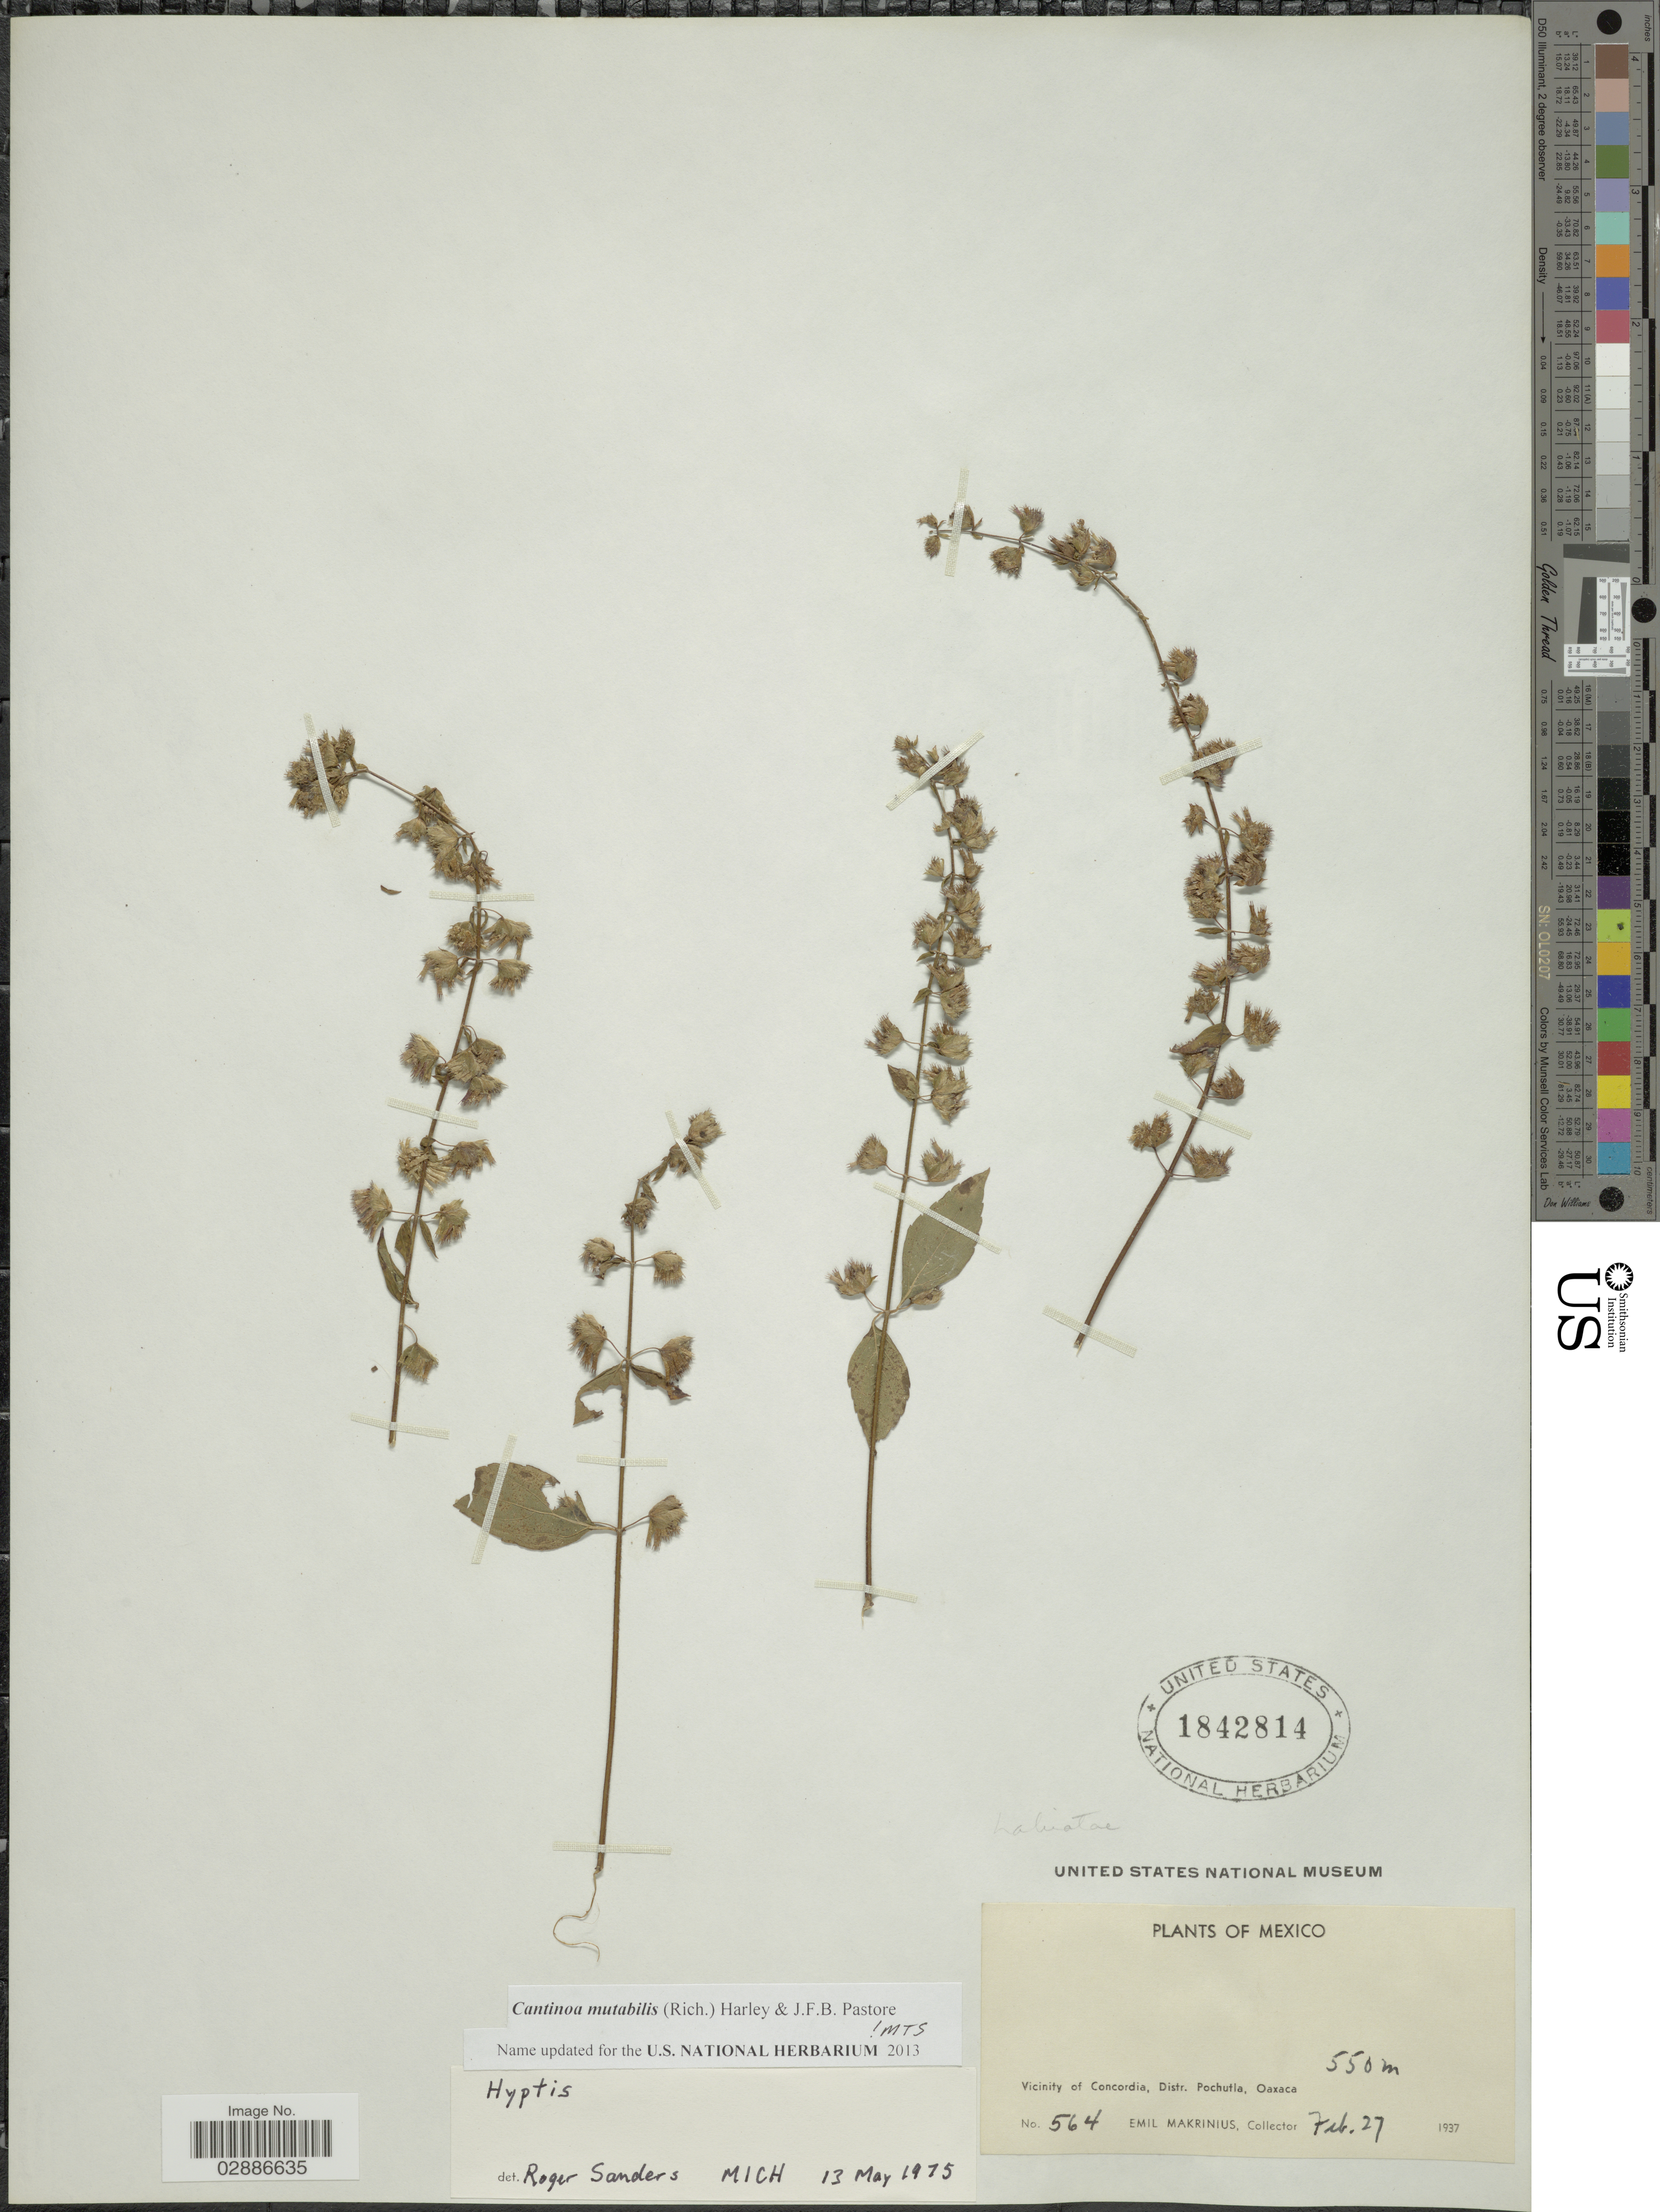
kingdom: Plantae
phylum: Tracheophyta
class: Magnoliopsida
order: Lamiales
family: Lamiaceae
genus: Cantinoa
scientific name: Cantinoa mutabilis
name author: (Epling) Harley & J.F.B. Pastore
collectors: E. Makrinius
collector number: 564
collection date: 1937-02-27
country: Mexico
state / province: Oaxaca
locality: Vicinity of Concordia, Distr. Pochutla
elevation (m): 550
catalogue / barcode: US 1842814